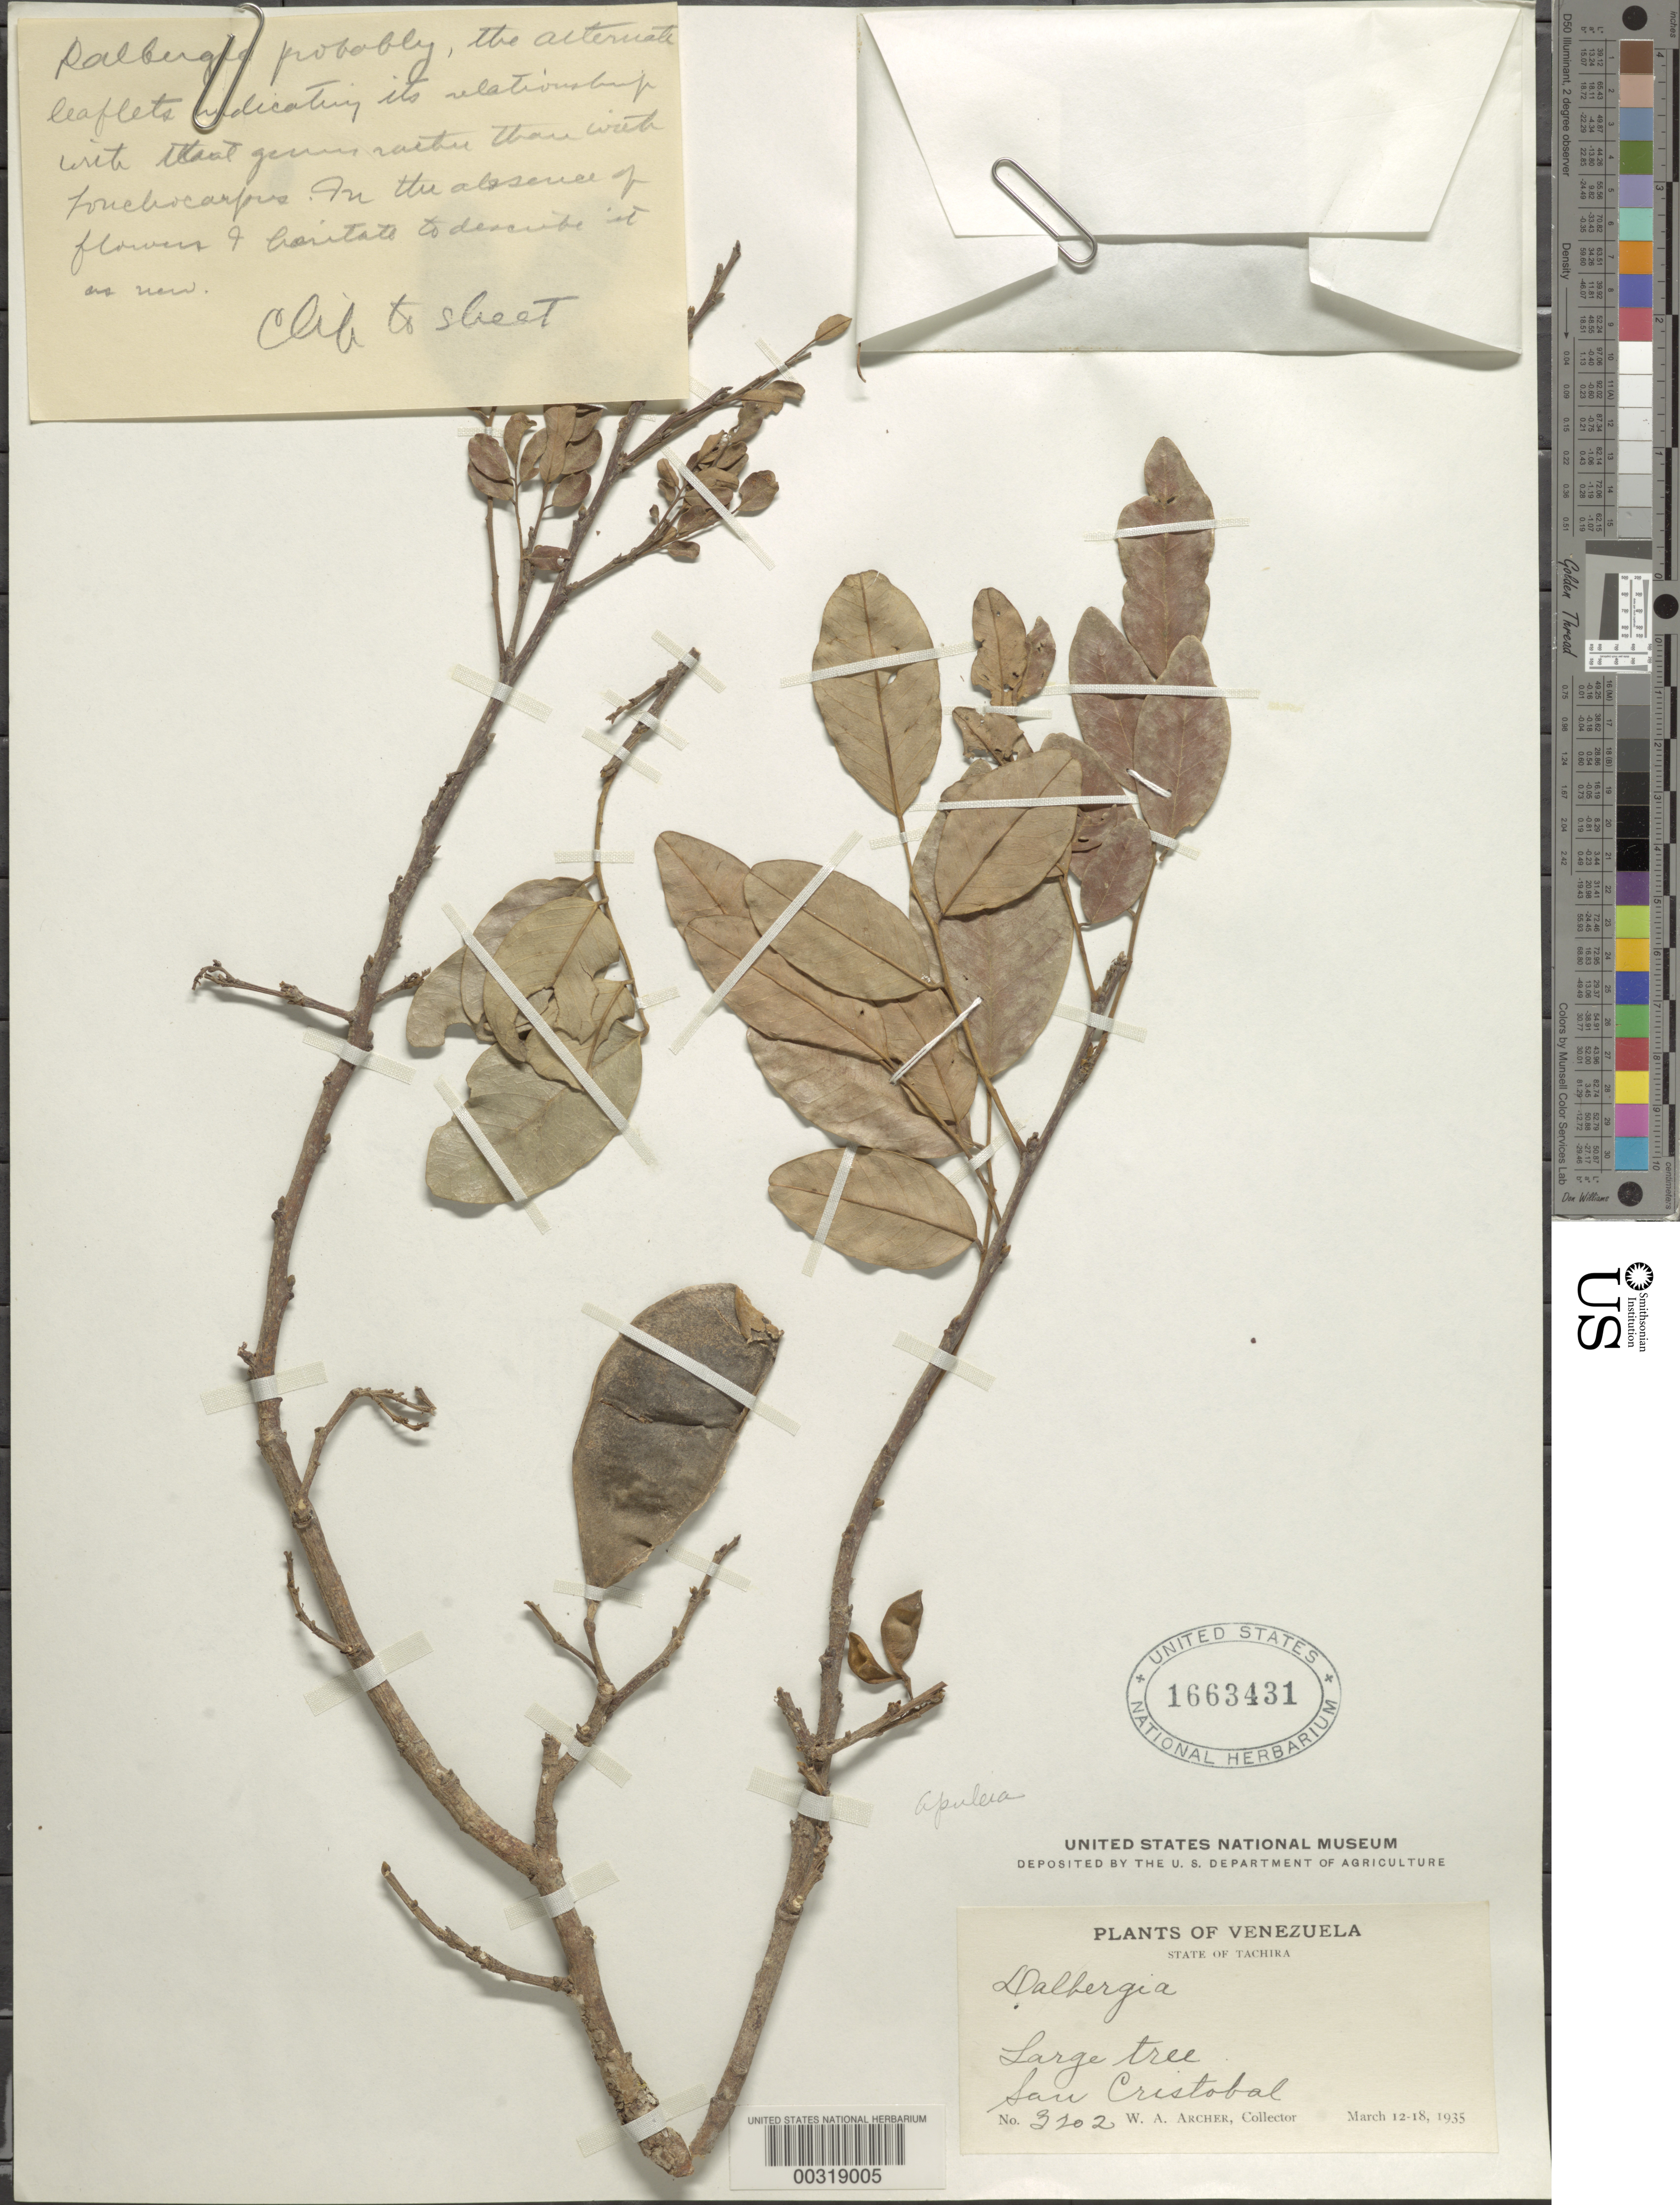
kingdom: Plantae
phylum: Tracheophyta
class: Magnoliopsida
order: Fabales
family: Fabaceae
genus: Apuleia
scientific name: Apuleia leiocarpa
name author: (Vogel) J.F. Macbr.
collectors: W. A. Archer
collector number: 3202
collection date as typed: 12 Mar 1935 to 18 Mar 1935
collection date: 1935-03-12/1935-03-18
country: Venezuela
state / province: Tachira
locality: San cristobal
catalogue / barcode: US 1663431